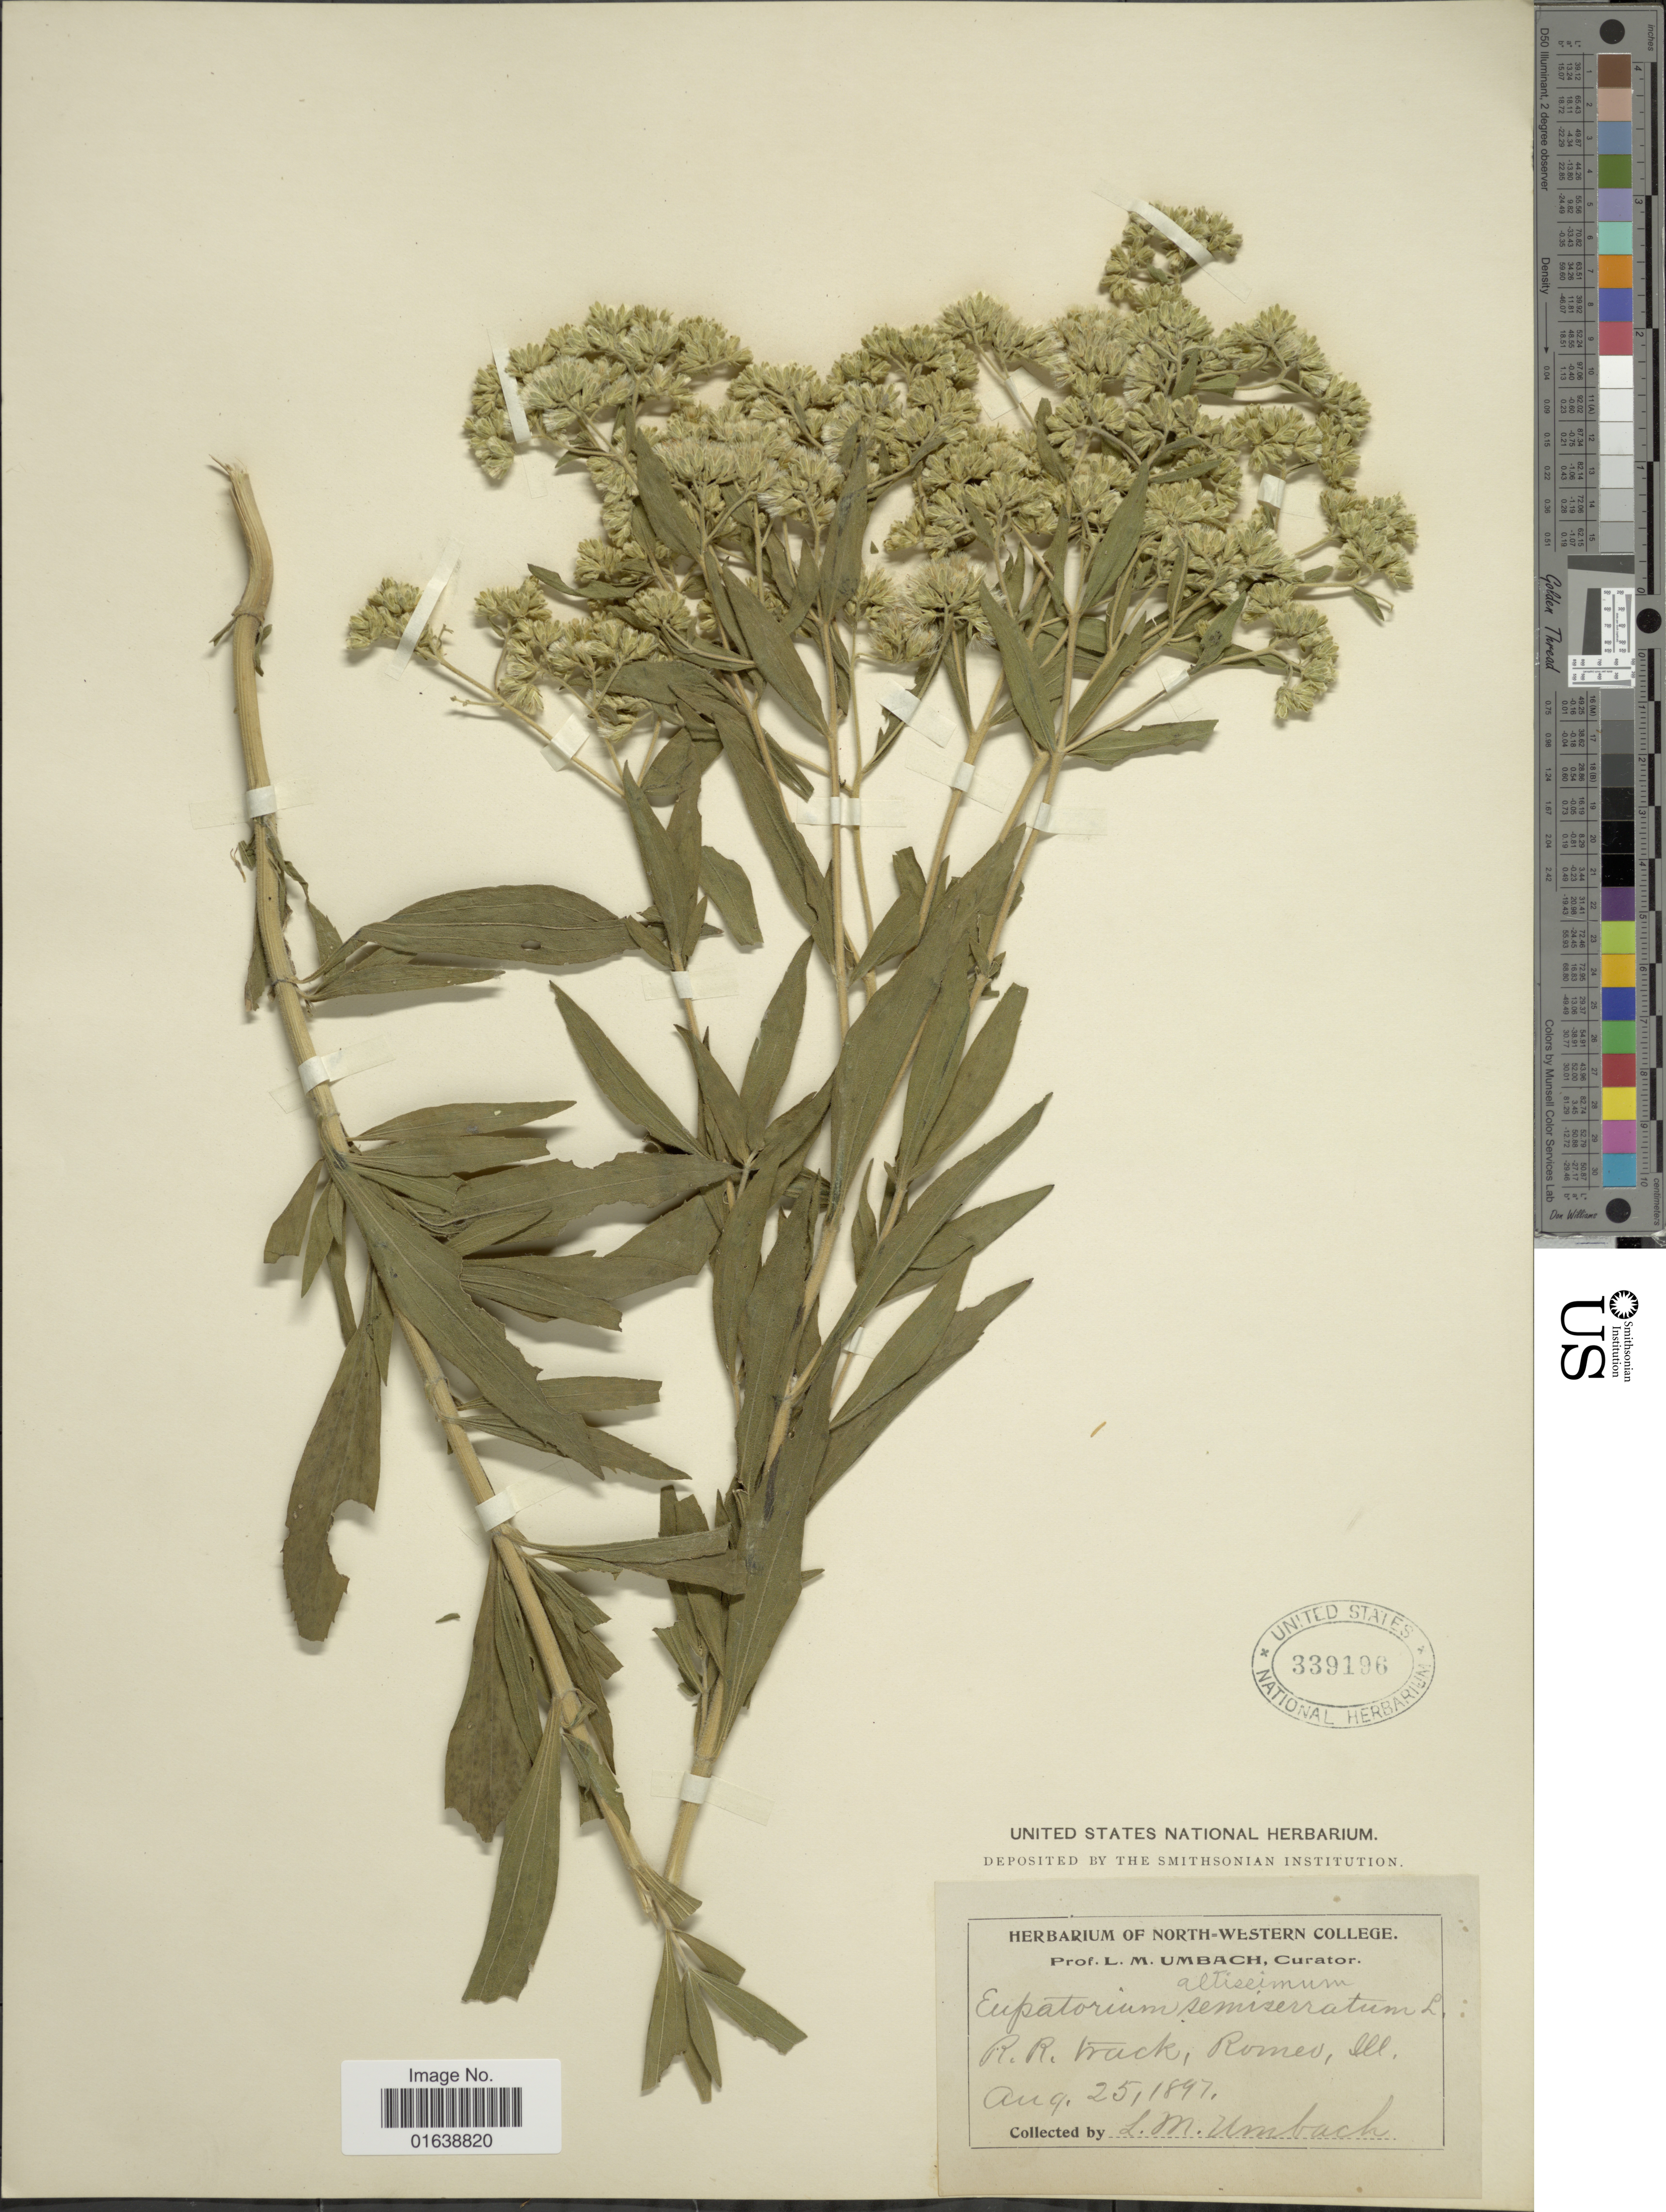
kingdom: Plantae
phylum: Tracheophyta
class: Magnoliopsida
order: Asterales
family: Asteraceae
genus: Eupatorium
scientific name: Eupatorium altissimum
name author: L.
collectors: L. M. Umbach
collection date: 1897-08-25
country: United States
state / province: Illinois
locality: R. R. track, Romeo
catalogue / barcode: US 339196